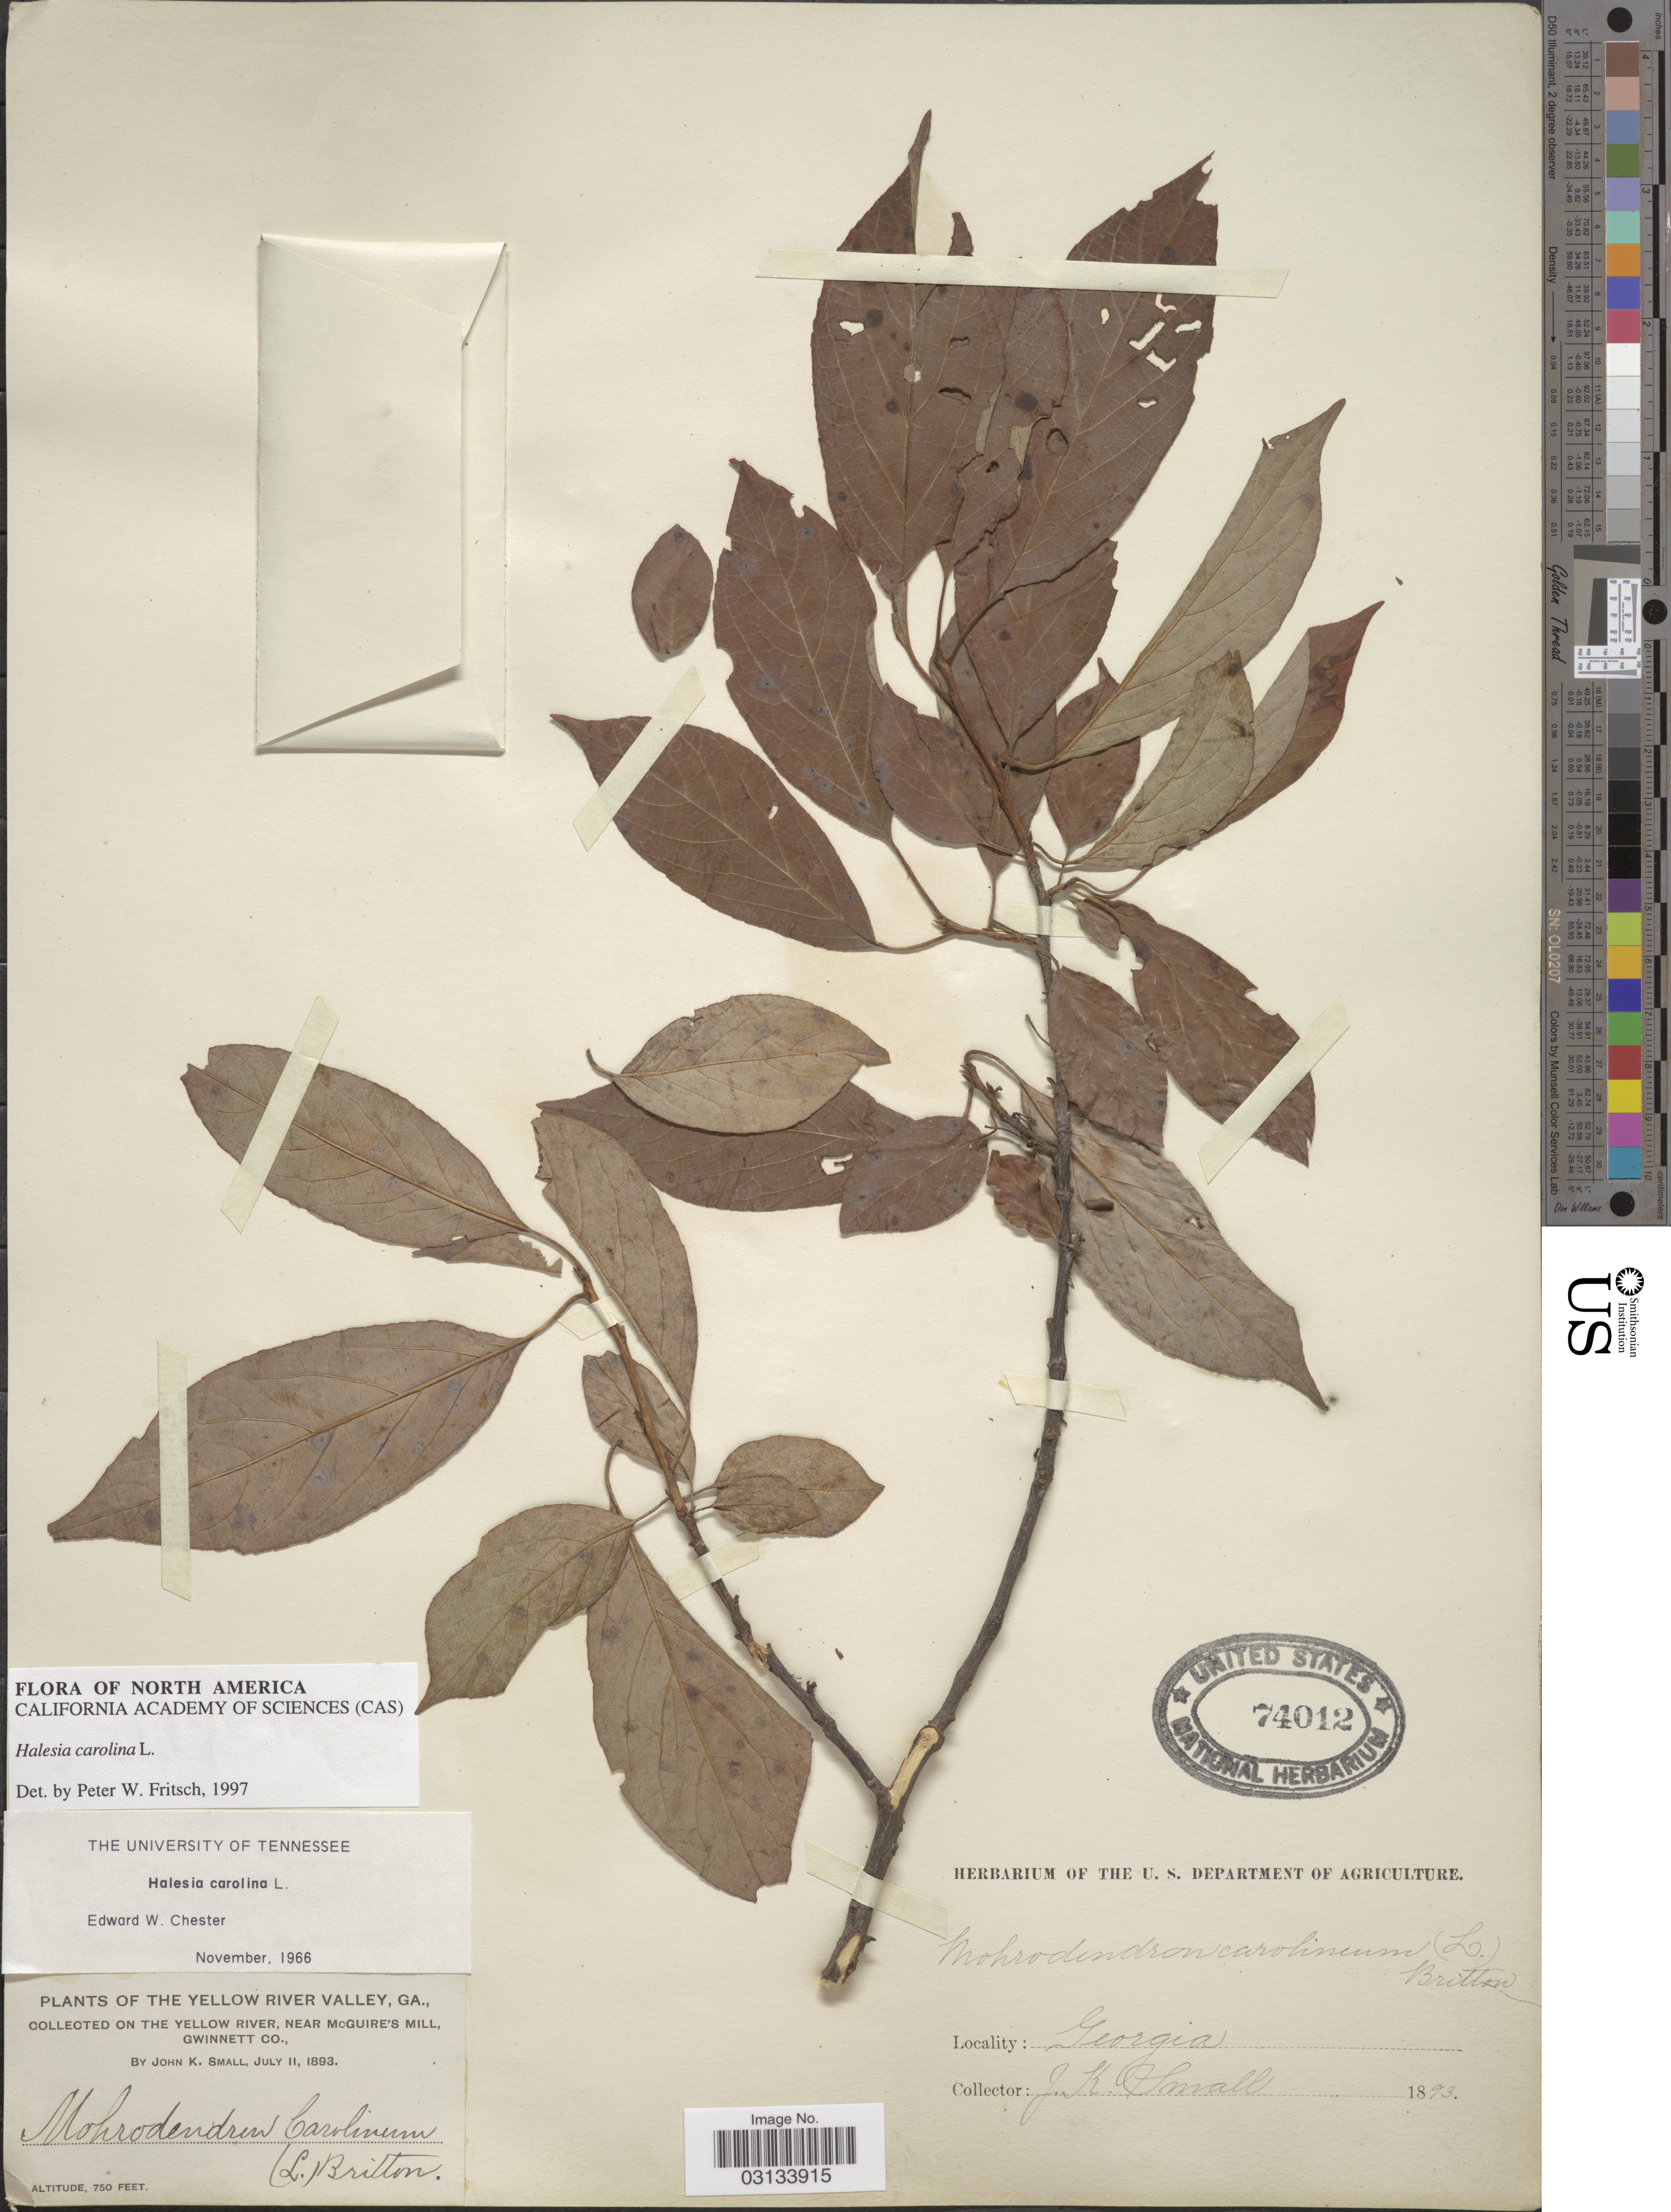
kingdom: Plantae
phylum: Tracheophyta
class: Magnoliopsida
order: Ericales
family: Styracaceae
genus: Halesia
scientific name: Halesia carolina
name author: L.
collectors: J. K. Small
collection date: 1893-07-11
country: United States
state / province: Georgia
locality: The Yellow River Valley, Ga. The Yellow River, near McGuire's Mill, Gwinnett Co.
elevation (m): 229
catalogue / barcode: US 74012